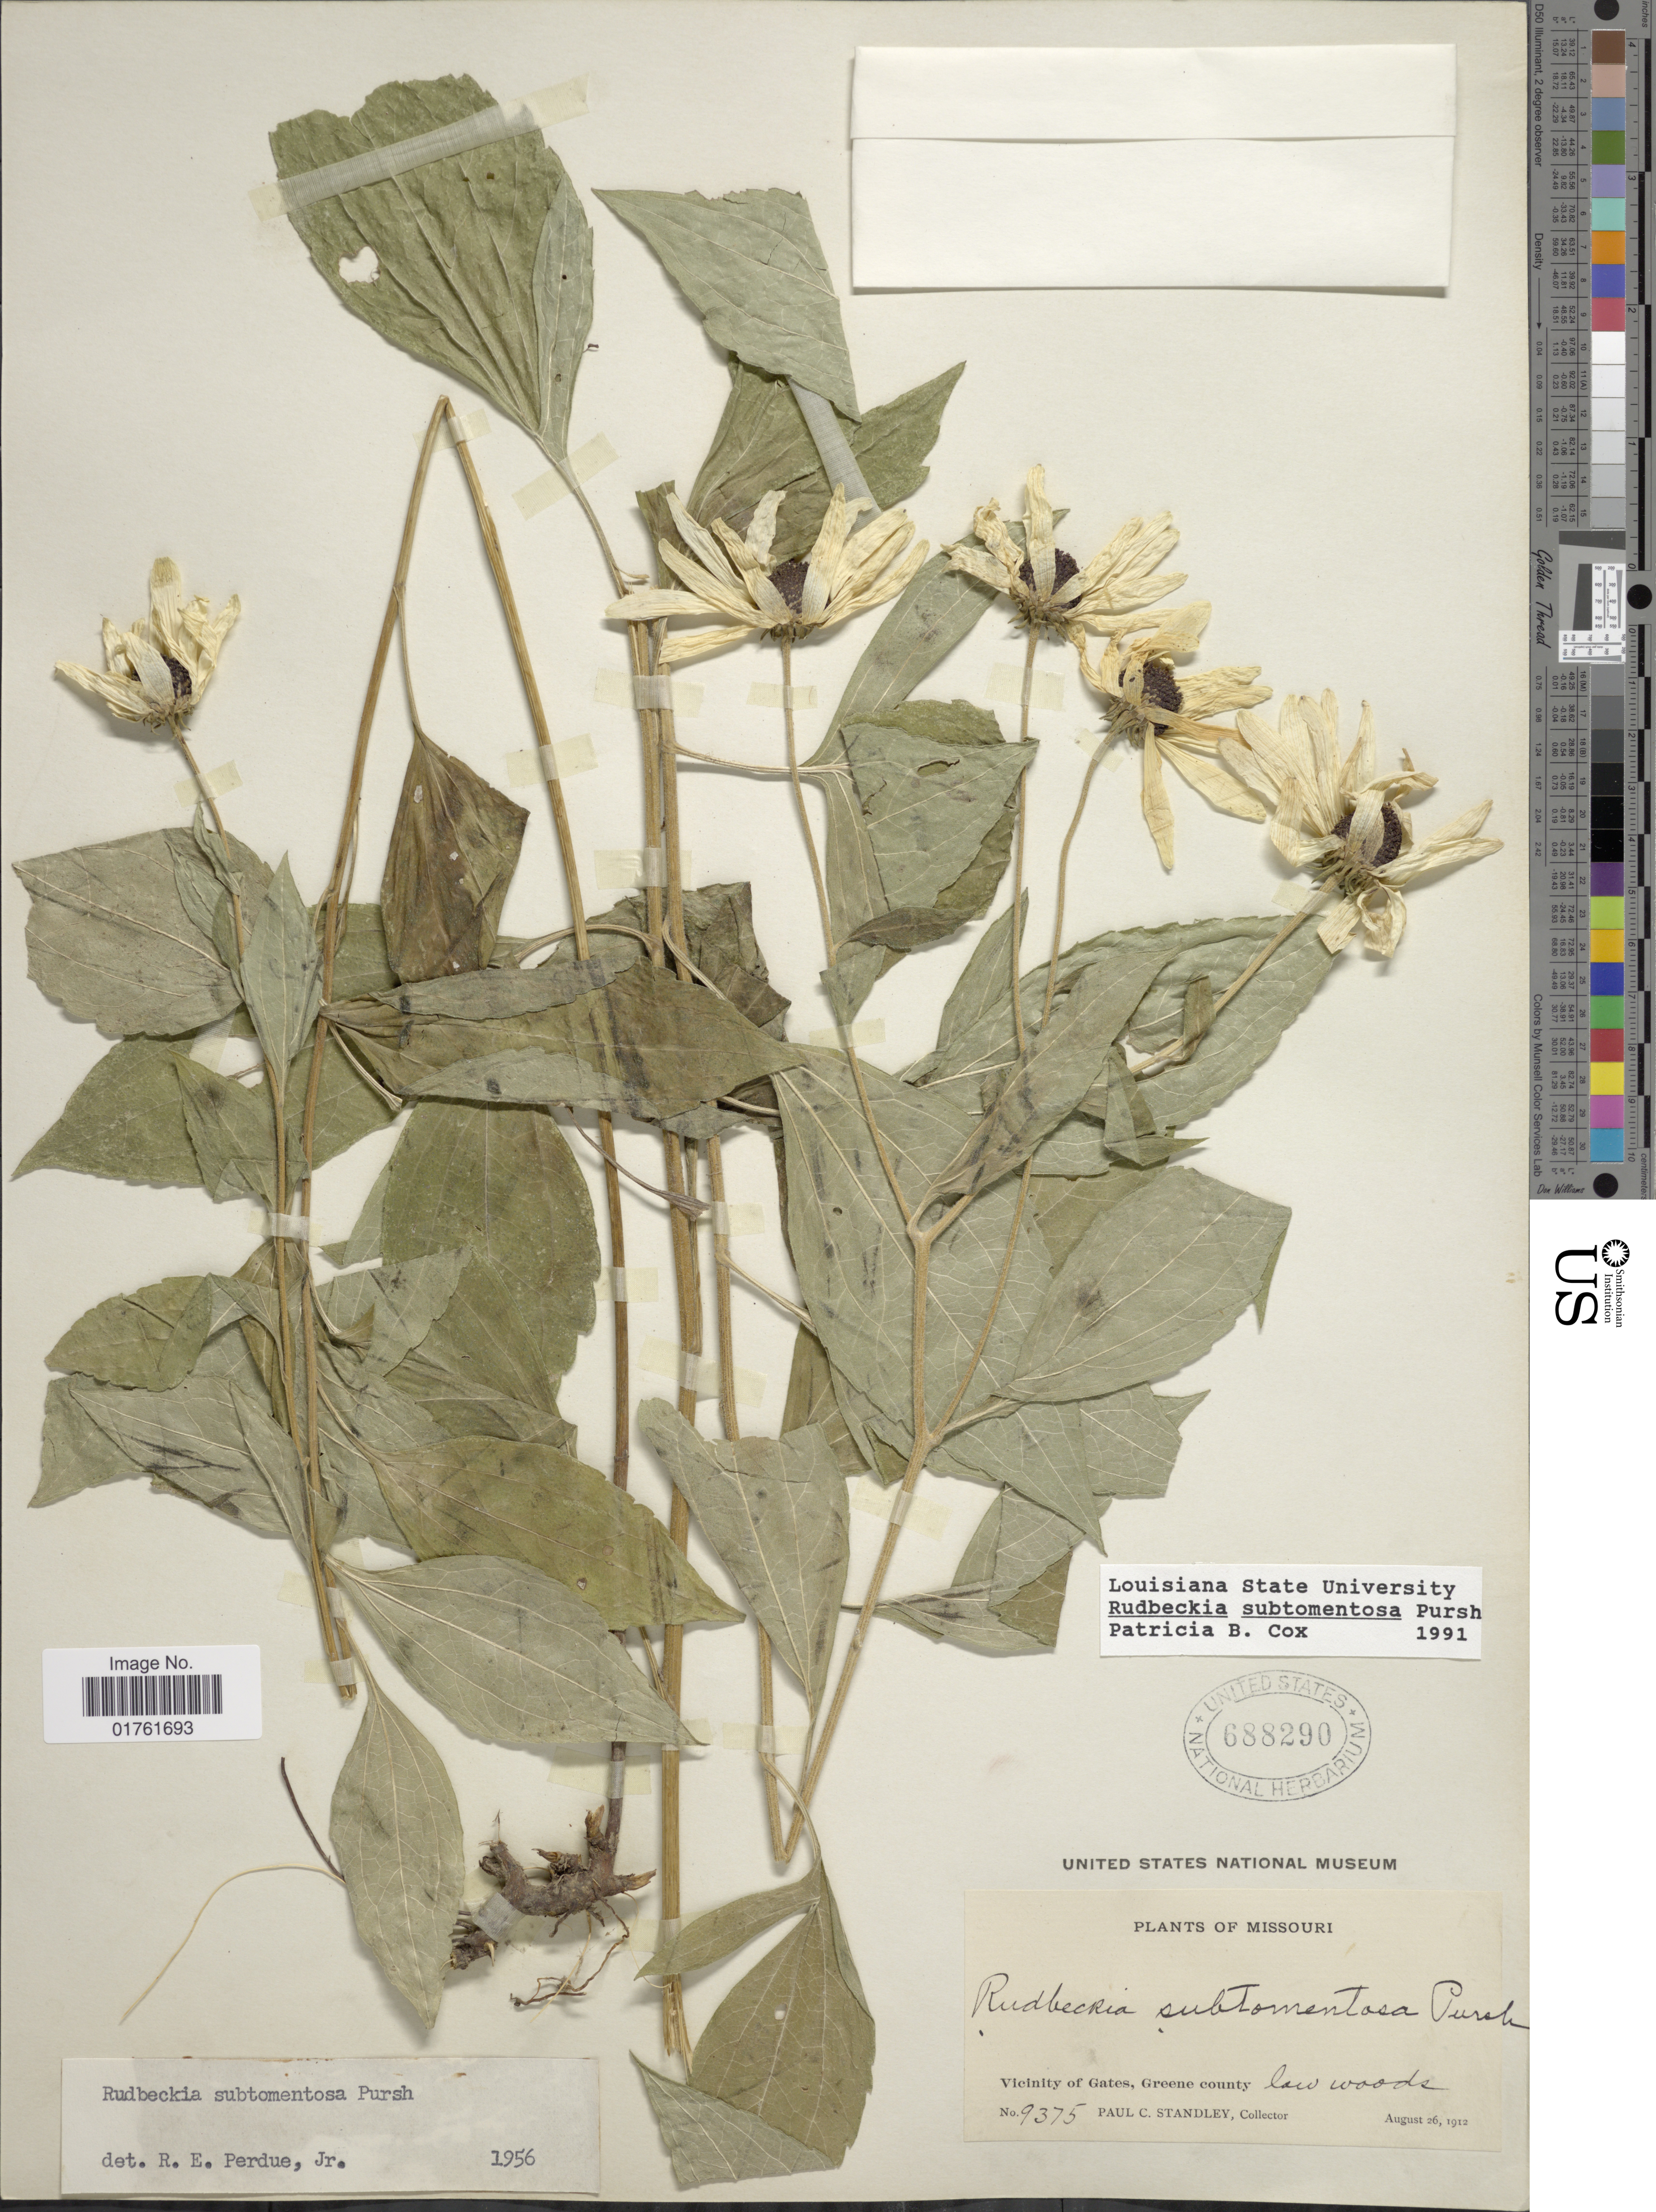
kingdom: Plantae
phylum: Tracheophyta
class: Magnoliopsida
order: Asterales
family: Asteraceae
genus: Rudbeckia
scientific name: Rudbeckia subtomentosa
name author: Pursh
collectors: P. C. Standley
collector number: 9375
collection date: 1912-08-26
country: United States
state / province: Missouri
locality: Vicinity of Gates, Greene county, low woods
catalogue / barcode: US 688290